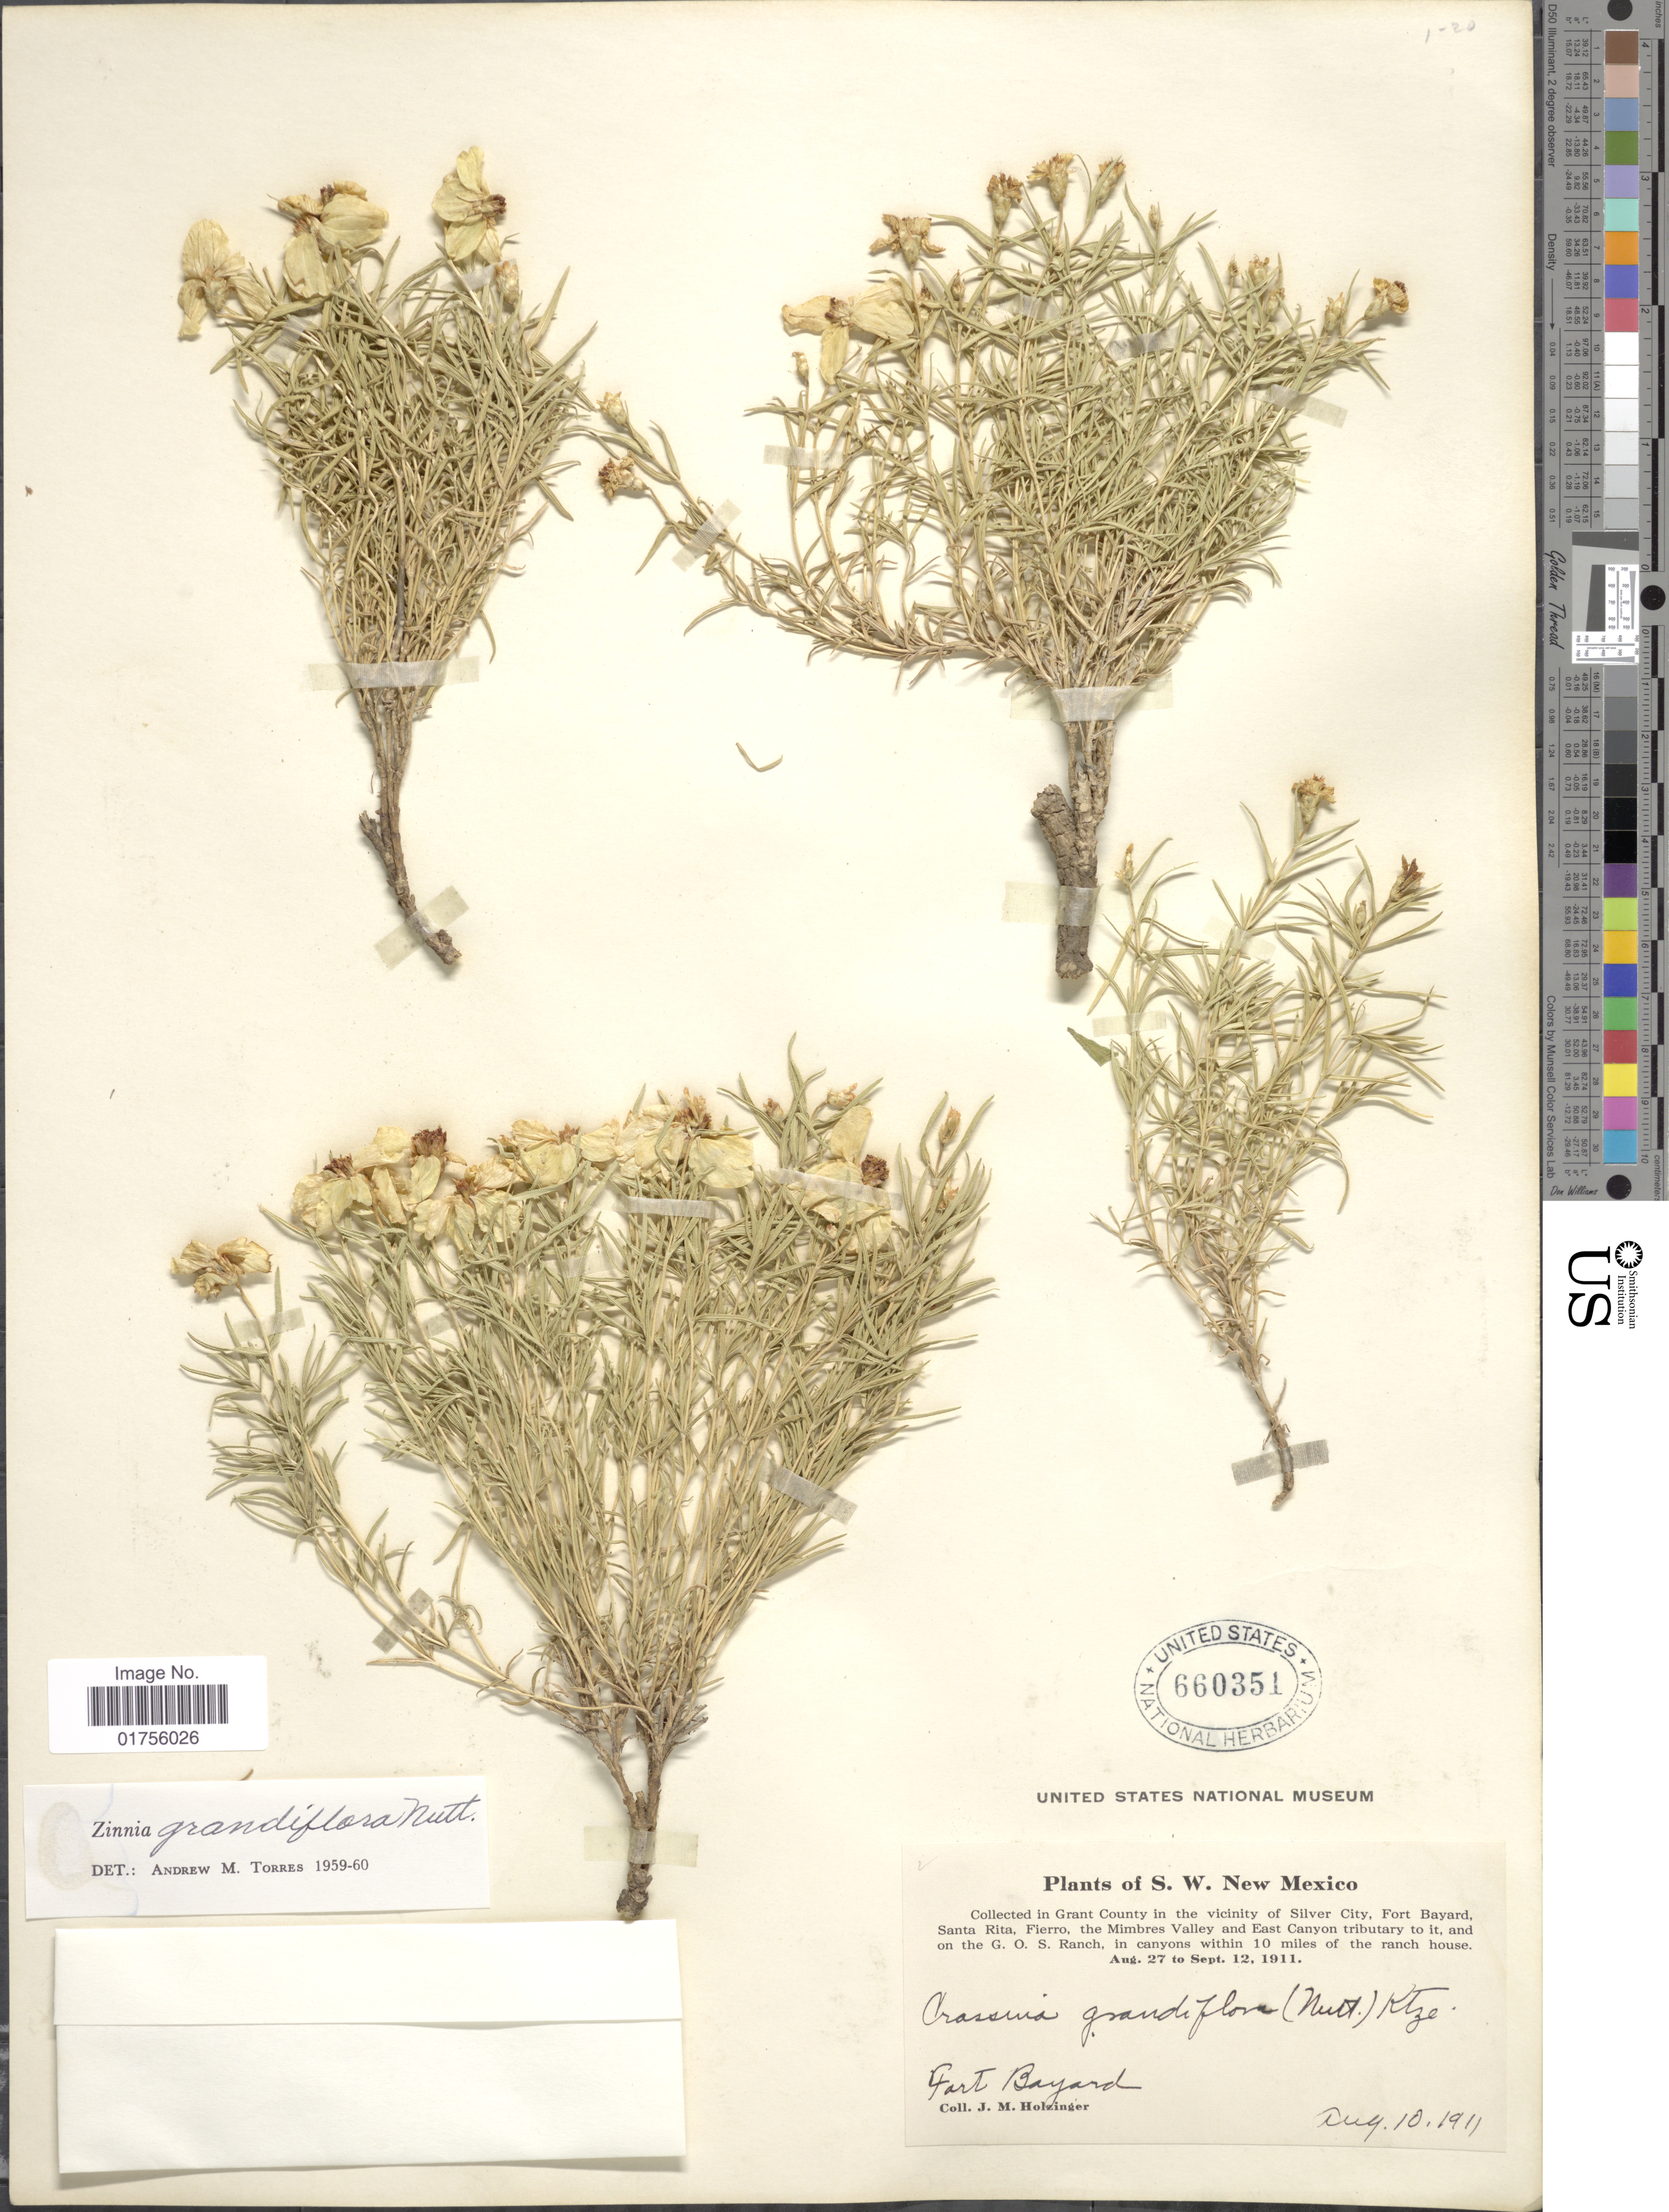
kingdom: Plantae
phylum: Tracheophyta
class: Magnoliopsida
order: Asterales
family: Asteraceae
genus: Zinnia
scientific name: Zinnia grandiflora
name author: Nutt.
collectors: J. M. Holzinger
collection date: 1911-08-10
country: United States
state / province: New Mexico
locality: S. W. New Mexico, In Grant County in the vicinity of Silver City, Fort Bayard, Santa Rita, Fierro, the Mimbres Valley and East Canyon tributary to it, and on the G. O. S. Ranch, in canyons within 10 miles of the ranch house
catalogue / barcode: US 660351